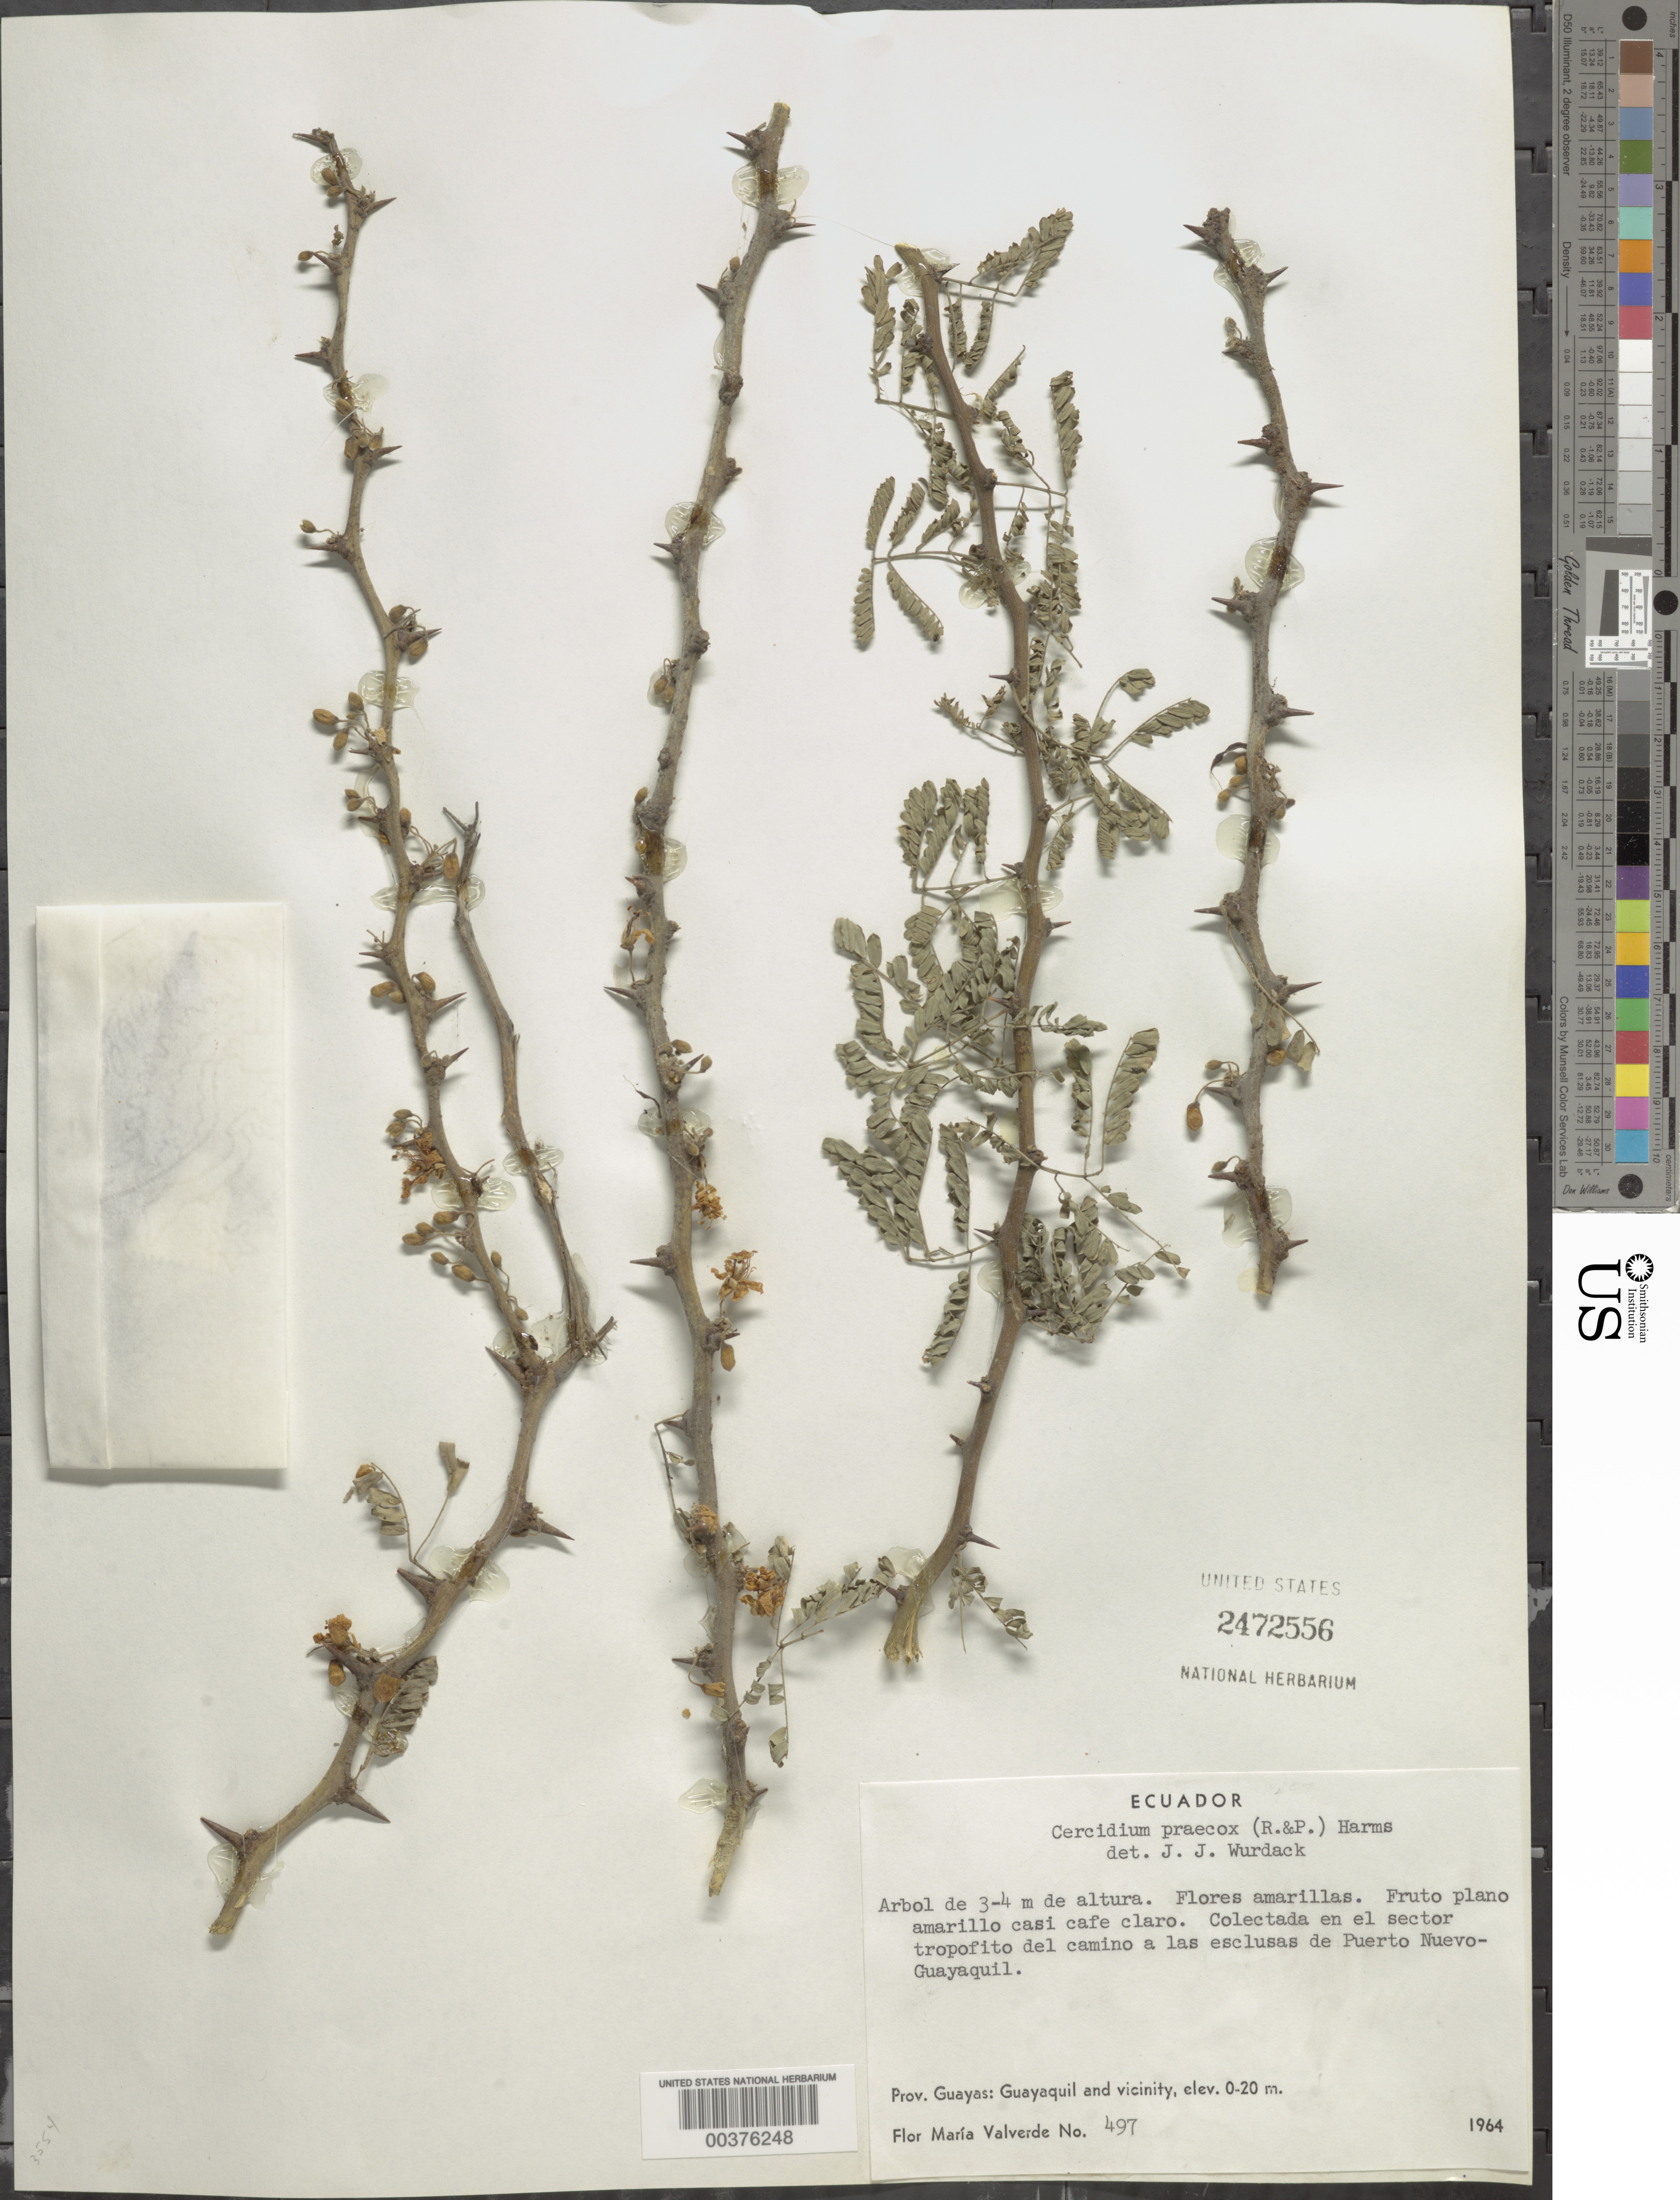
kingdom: Plantae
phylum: Tracheophyta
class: Magnoliopsida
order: Fabales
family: Fabaceae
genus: Parkinsonia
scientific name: Parkinsonia praecox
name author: (Ruiz & Pav.) J.E. Hawkins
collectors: V. Badillo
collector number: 497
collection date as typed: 1964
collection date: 1964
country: Ecuador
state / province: Guayas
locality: En el sector tropofito dEl Camino a las esclusas de Puerto Nuevo-Guayaquil; Guayaquil and vicinity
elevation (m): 0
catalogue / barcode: US 2472556